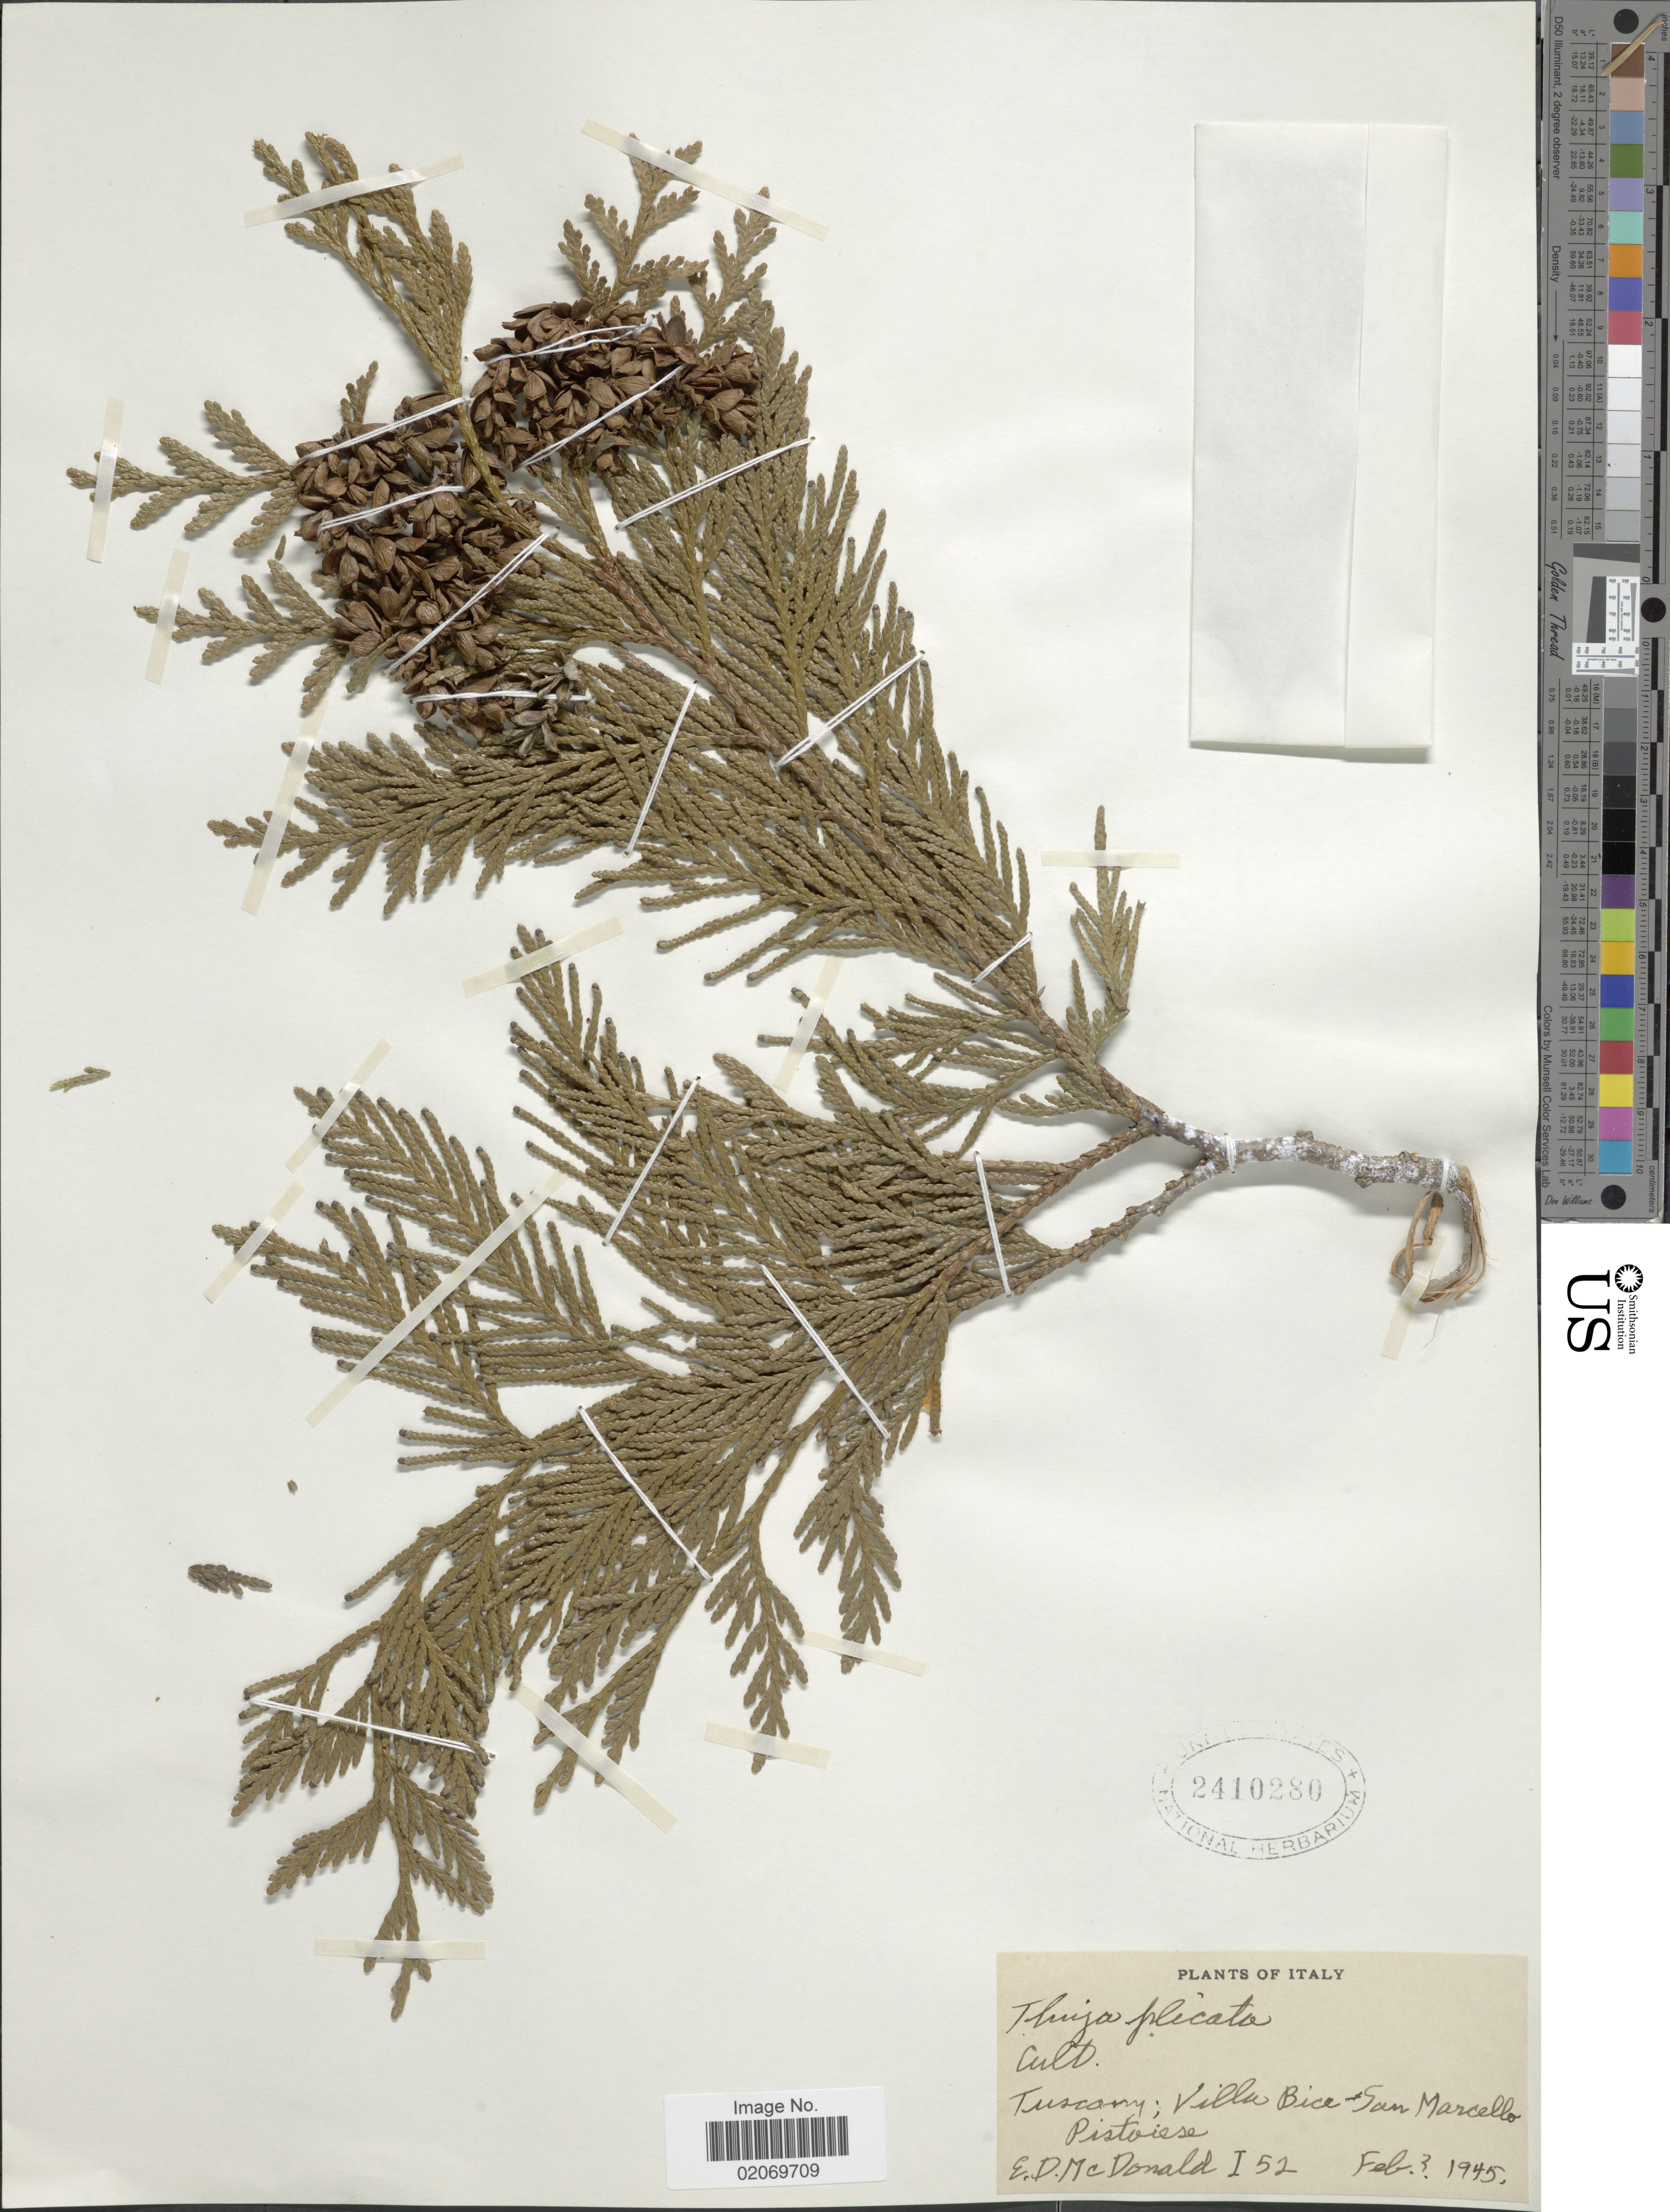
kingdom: Plantae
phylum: Tracheophyta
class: Pinopsida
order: Pinales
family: Cupressaceae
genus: Thuja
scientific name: Thuja sp.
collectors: E. D. McDonald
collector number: I 52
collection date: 1945-02-03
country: Italy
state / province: Tuscany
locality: Villa Bice-San Mercello Pistoiese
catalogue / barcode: US 2410280